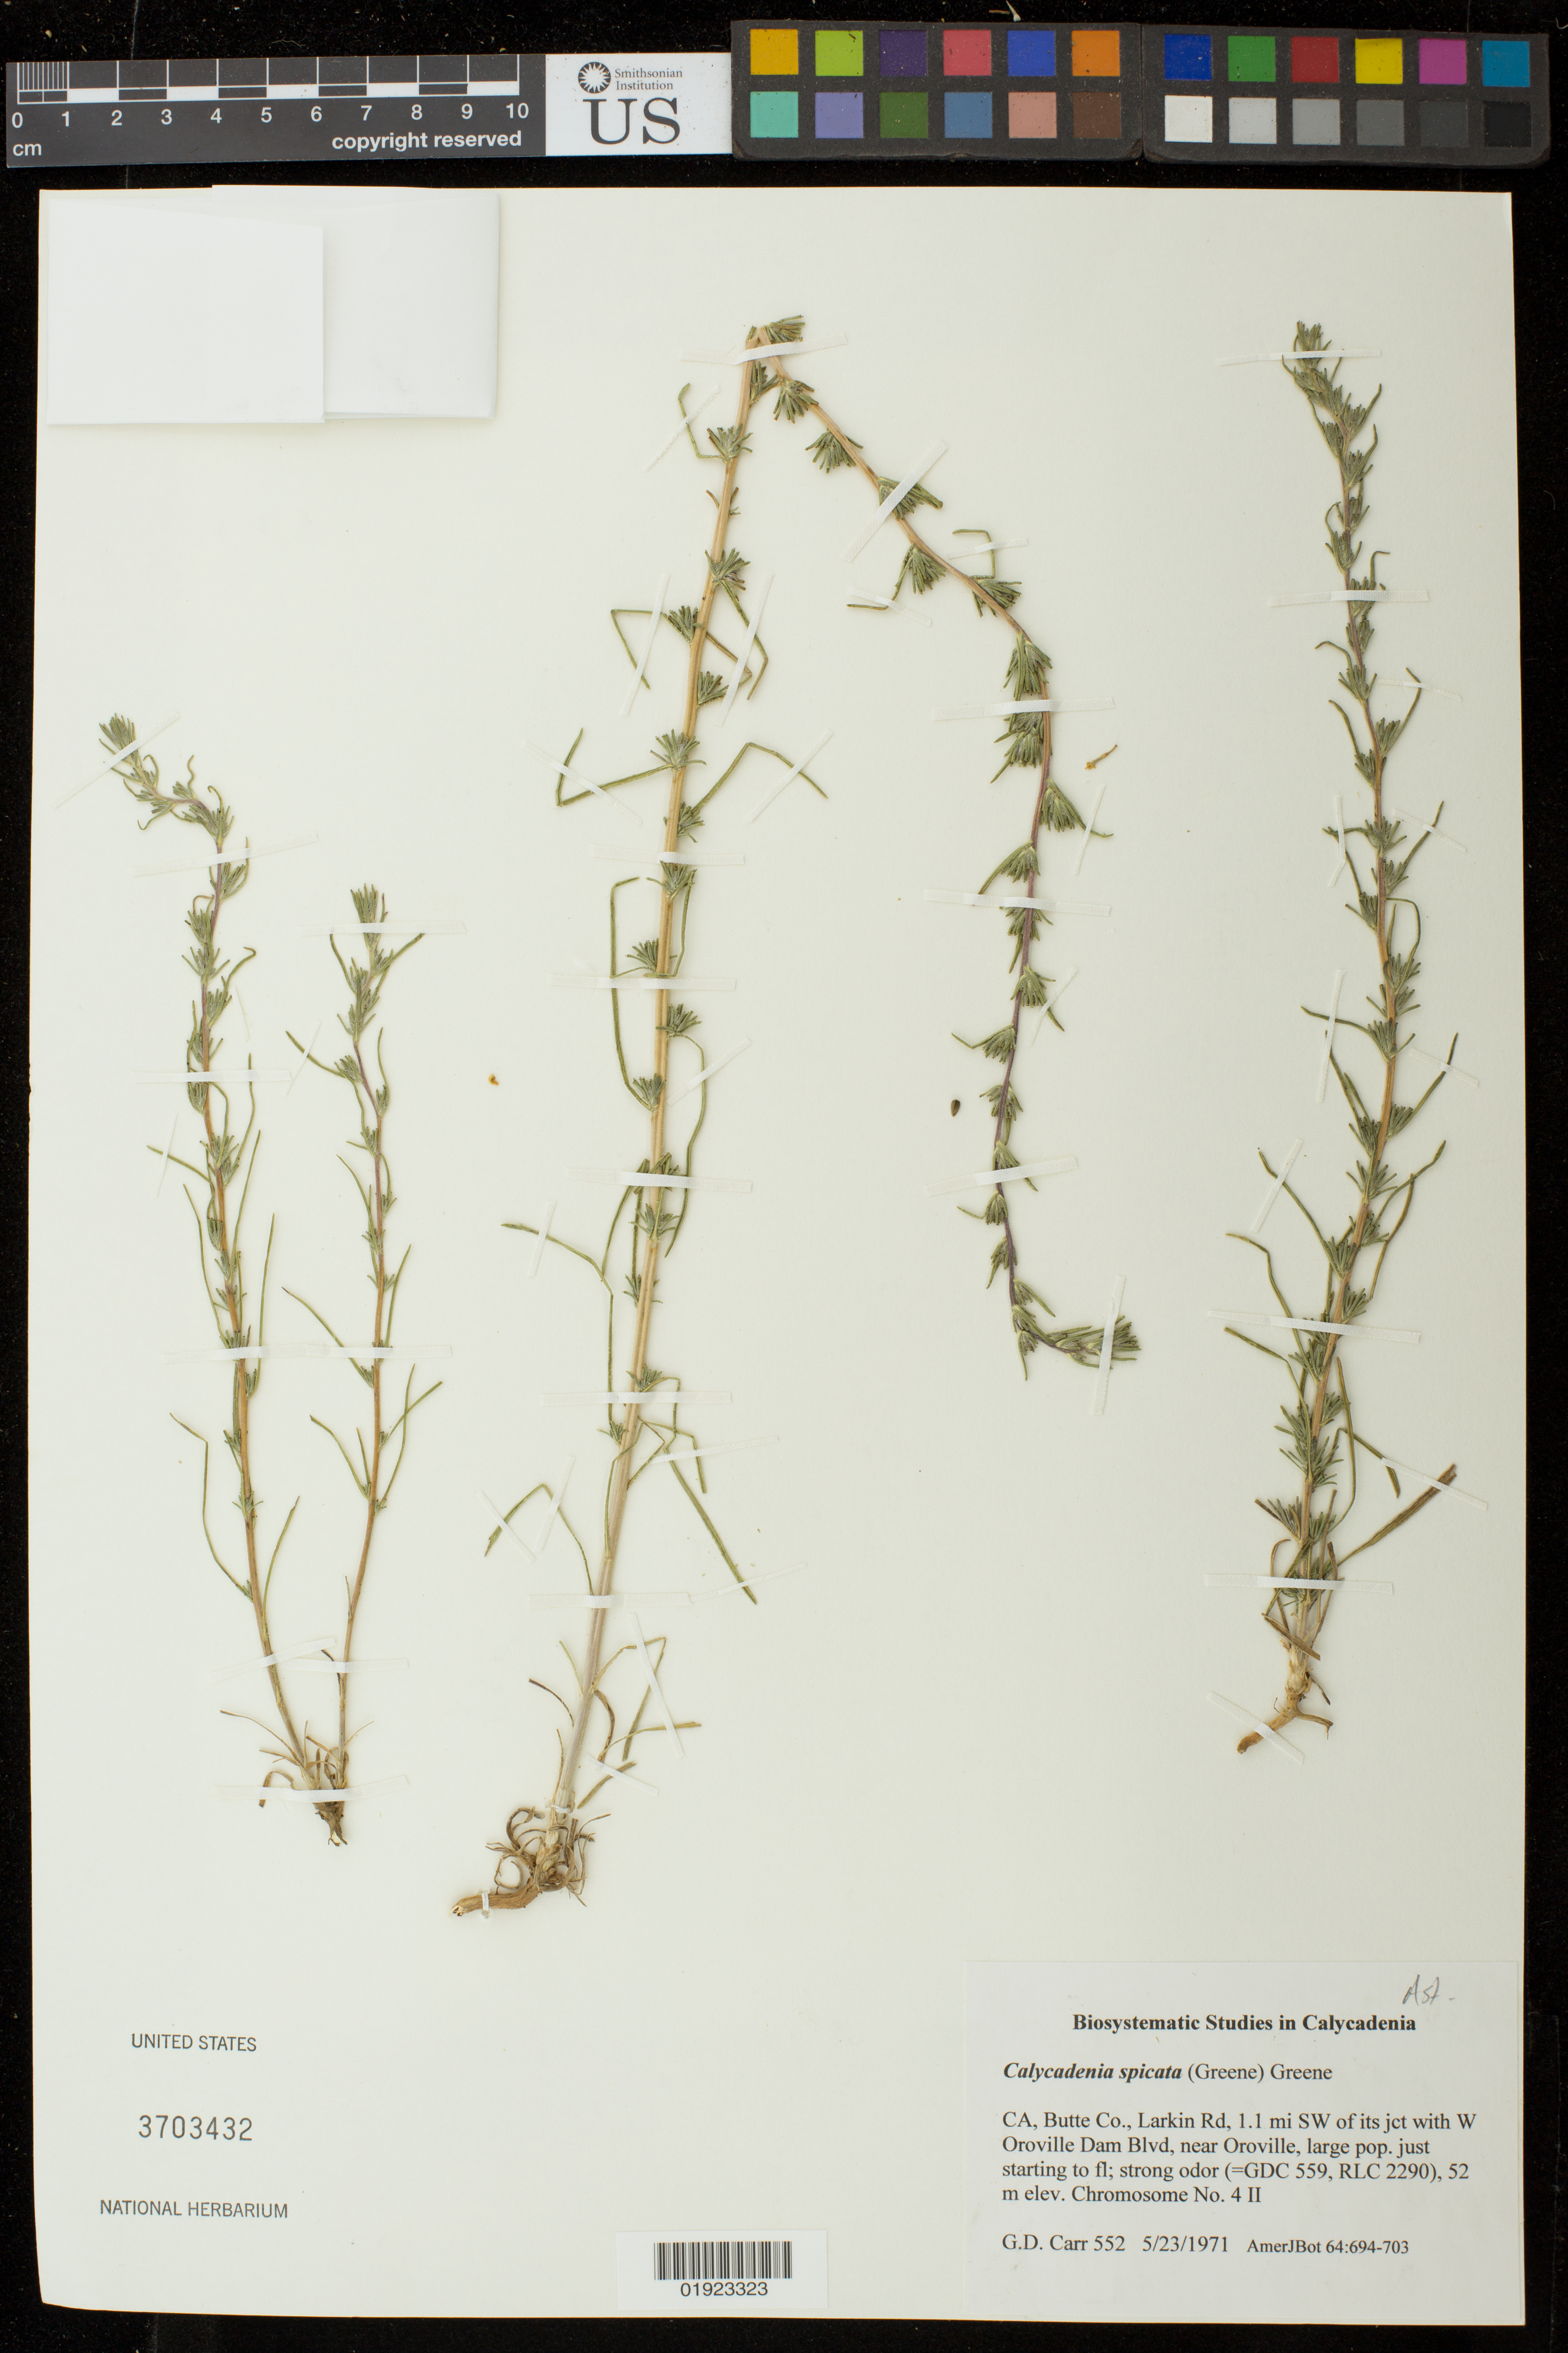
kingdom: Plantae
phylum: Tracheophyta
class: Magnoliopsida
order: Asterales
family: Asteraceae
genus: Calycadenia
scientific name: Calycadenia spicata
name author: (Greene) Greene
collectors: G. D. Carr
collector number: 552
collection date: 1971-05-23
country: United States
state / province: California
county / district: Butte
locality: Larkin Rd, 1.1 mi SW of its jct with W Oroville Dam Blvd, near Oroville.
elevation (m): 52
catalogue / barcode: US 3703432